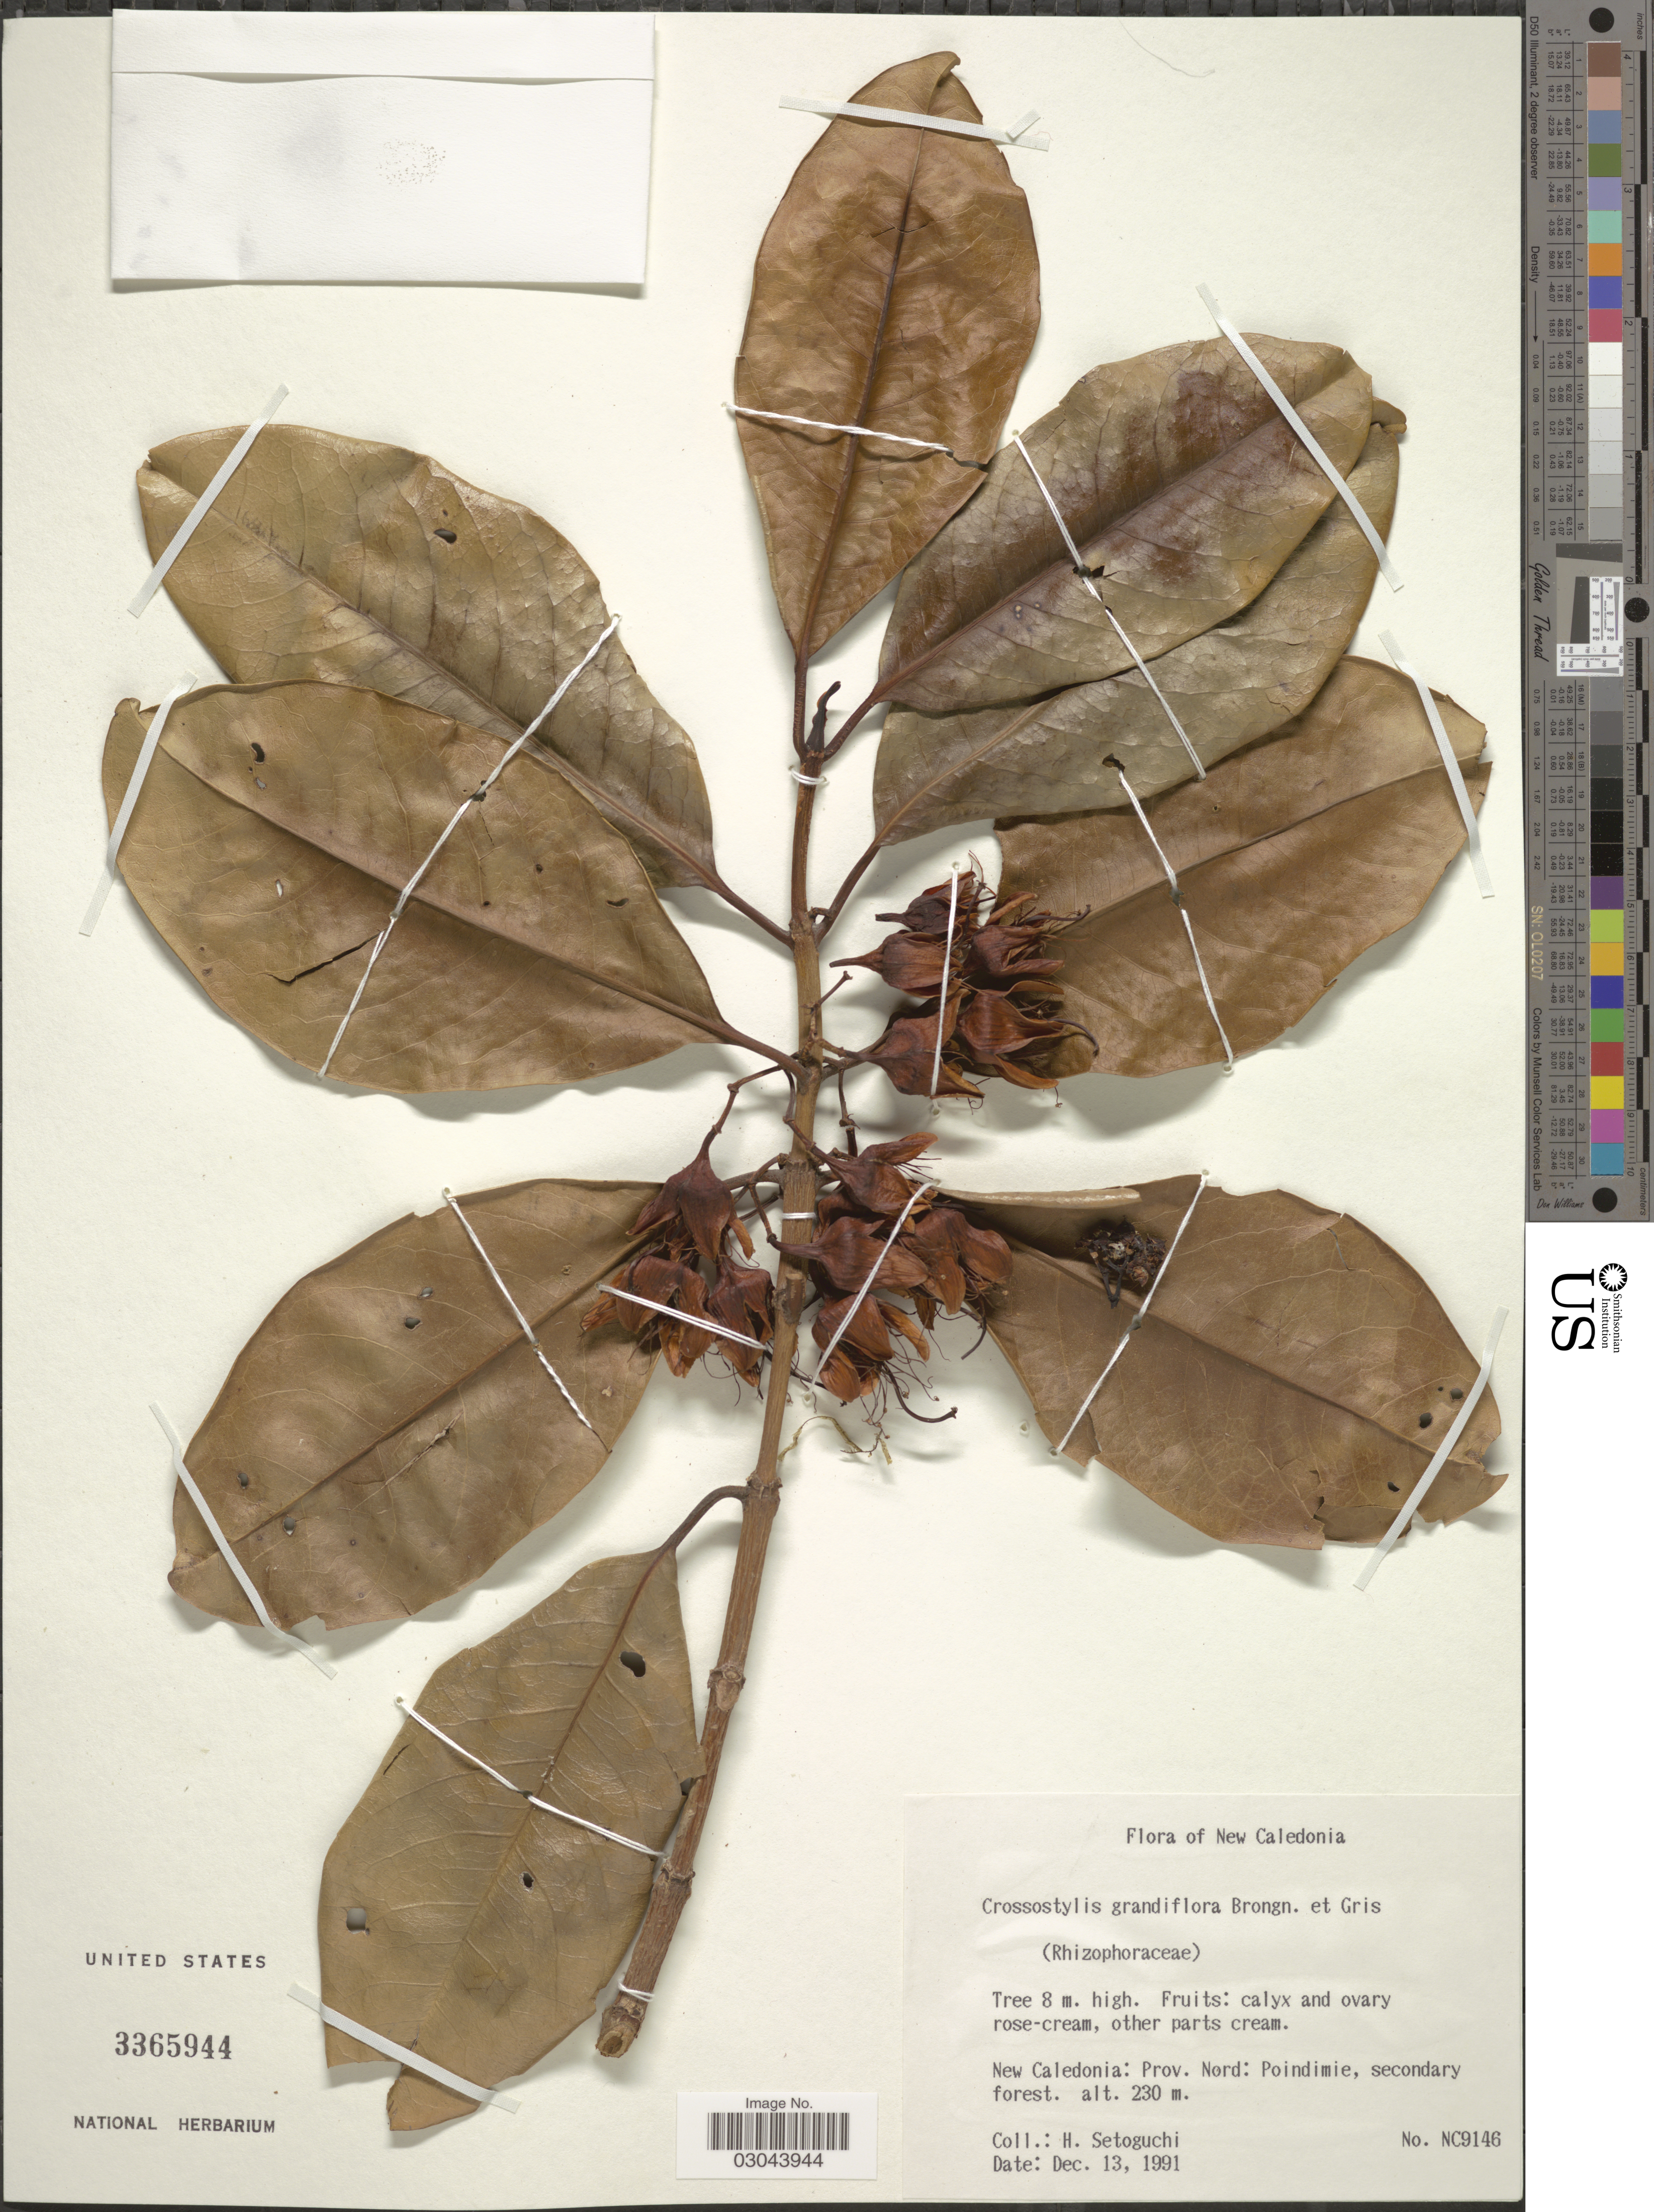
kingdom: Plantae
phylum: Tracheophyta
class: Magnoliopsida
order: Malpighiales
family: Rhizophoraceae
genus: Crossostylis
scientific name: Crossostylis grandiflora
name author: Pancher ex Brongn. & Gris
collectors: H. Setoguchi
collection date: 1991-12-13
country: New Caledonia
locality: Prov. Nord: Poindimie.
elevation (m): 230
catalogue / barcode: US 3365944